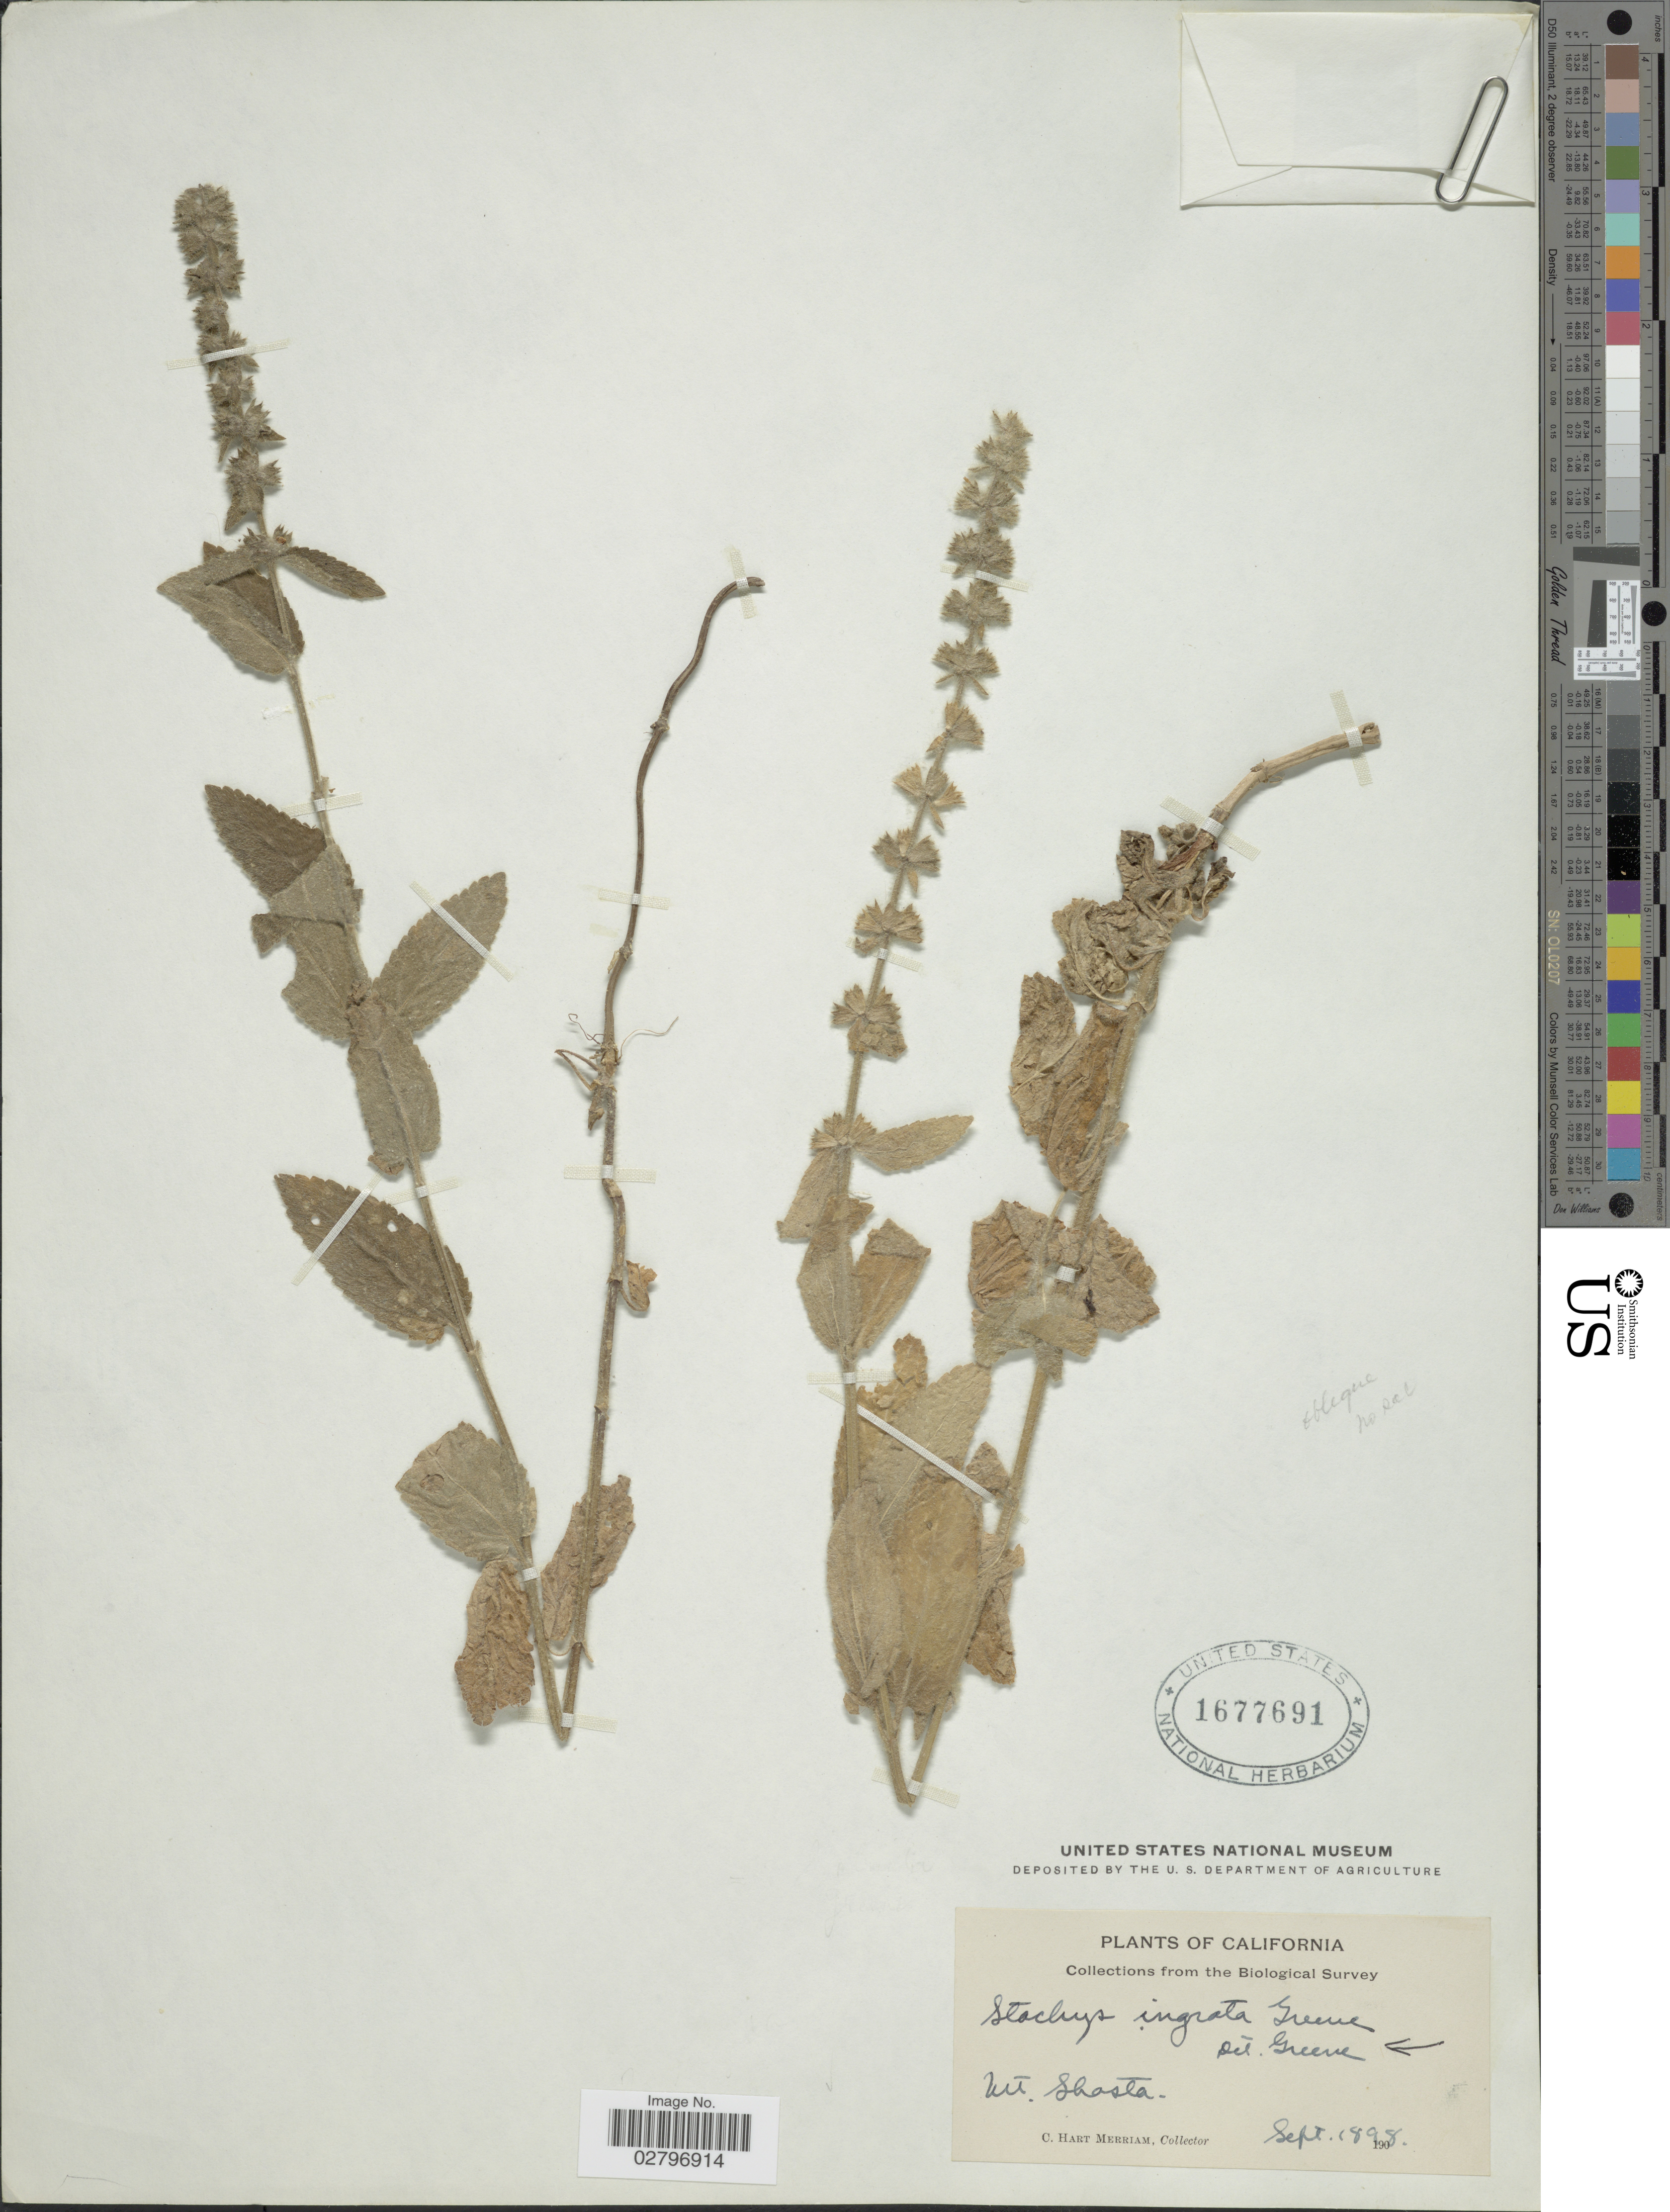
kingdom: Plantae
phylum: Tracheophyta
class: Magnoliopsida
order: Lamiales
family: Lamiaceae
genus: Stachys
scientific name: Stachys stricta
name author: Greene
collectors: C. Merriam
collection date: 1898-09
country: United States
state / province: California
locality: Mt. Shasta.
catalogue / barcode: US 1677691